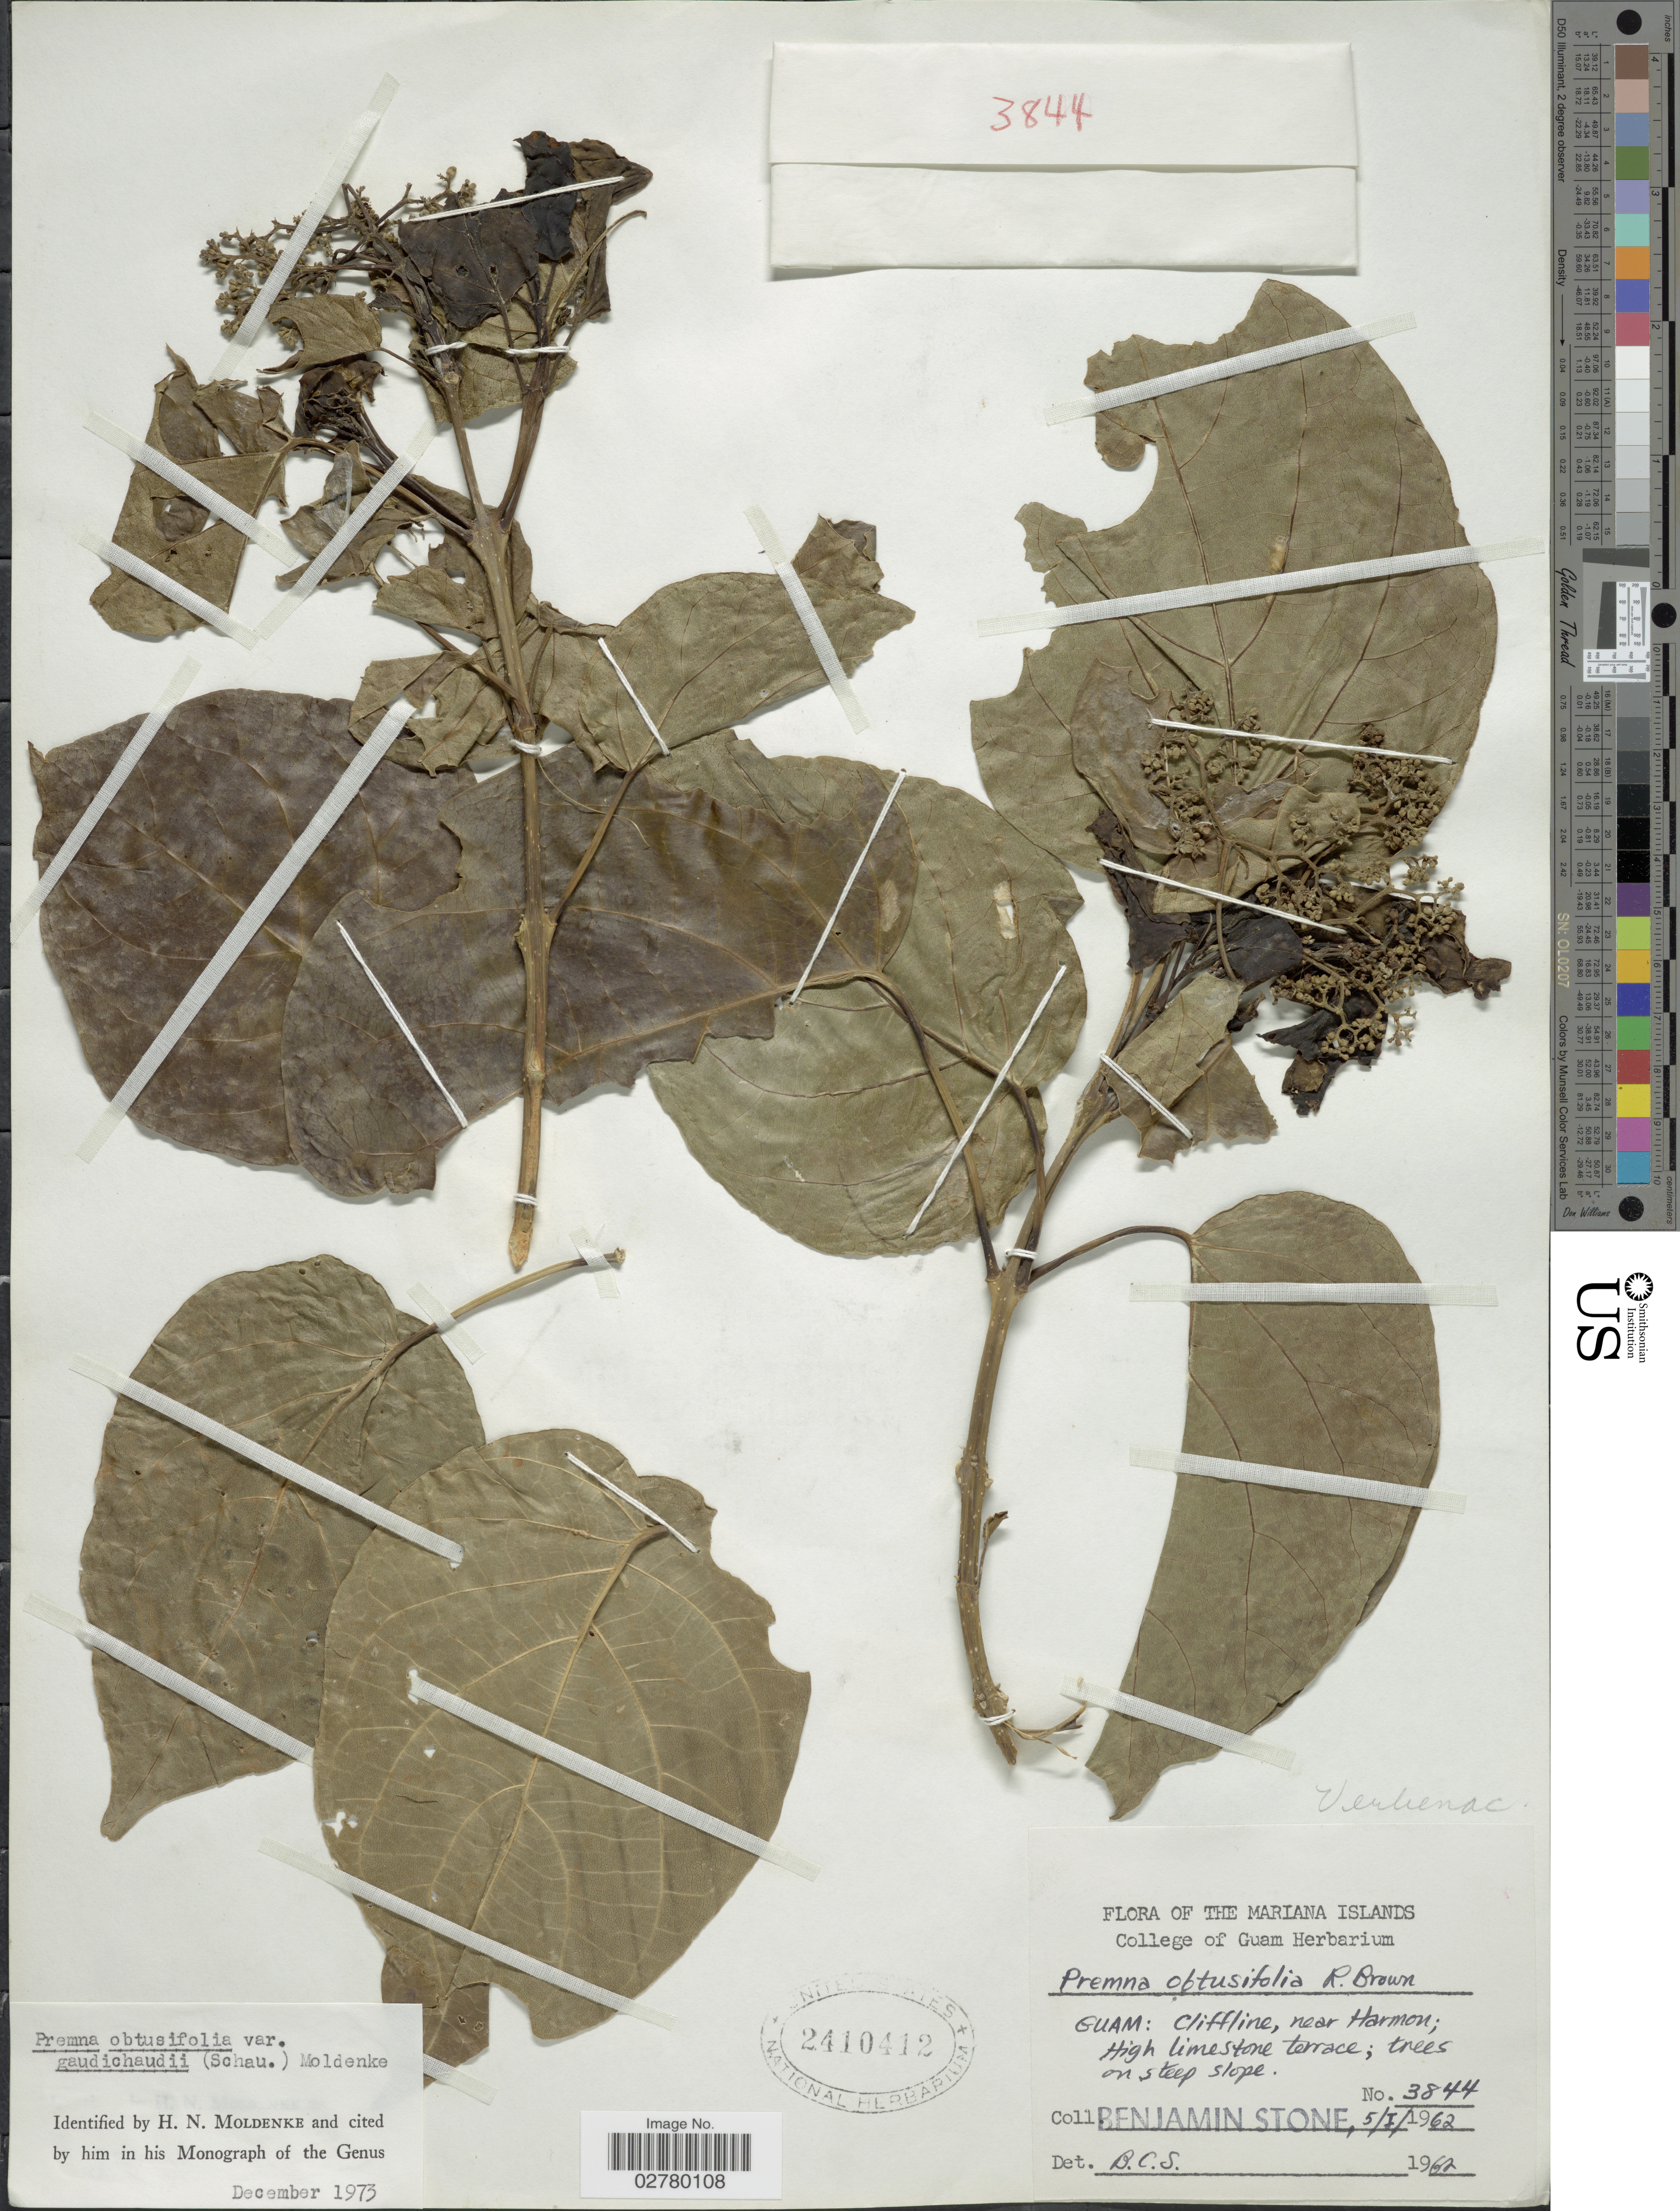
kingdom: Plantae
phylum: Tracheophyta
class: Magnoliopsida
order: Lamiales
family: Lamiaceae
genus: Premna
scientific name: Premna obtusifolia var. gaudichaudii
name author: (Schauer) Moldenke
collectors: B. C. Stone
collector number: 3844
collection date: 1962-01-05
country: Guam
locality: Mariana Islands. Guam: cliffline, near Harmon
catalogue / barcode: US 2410412